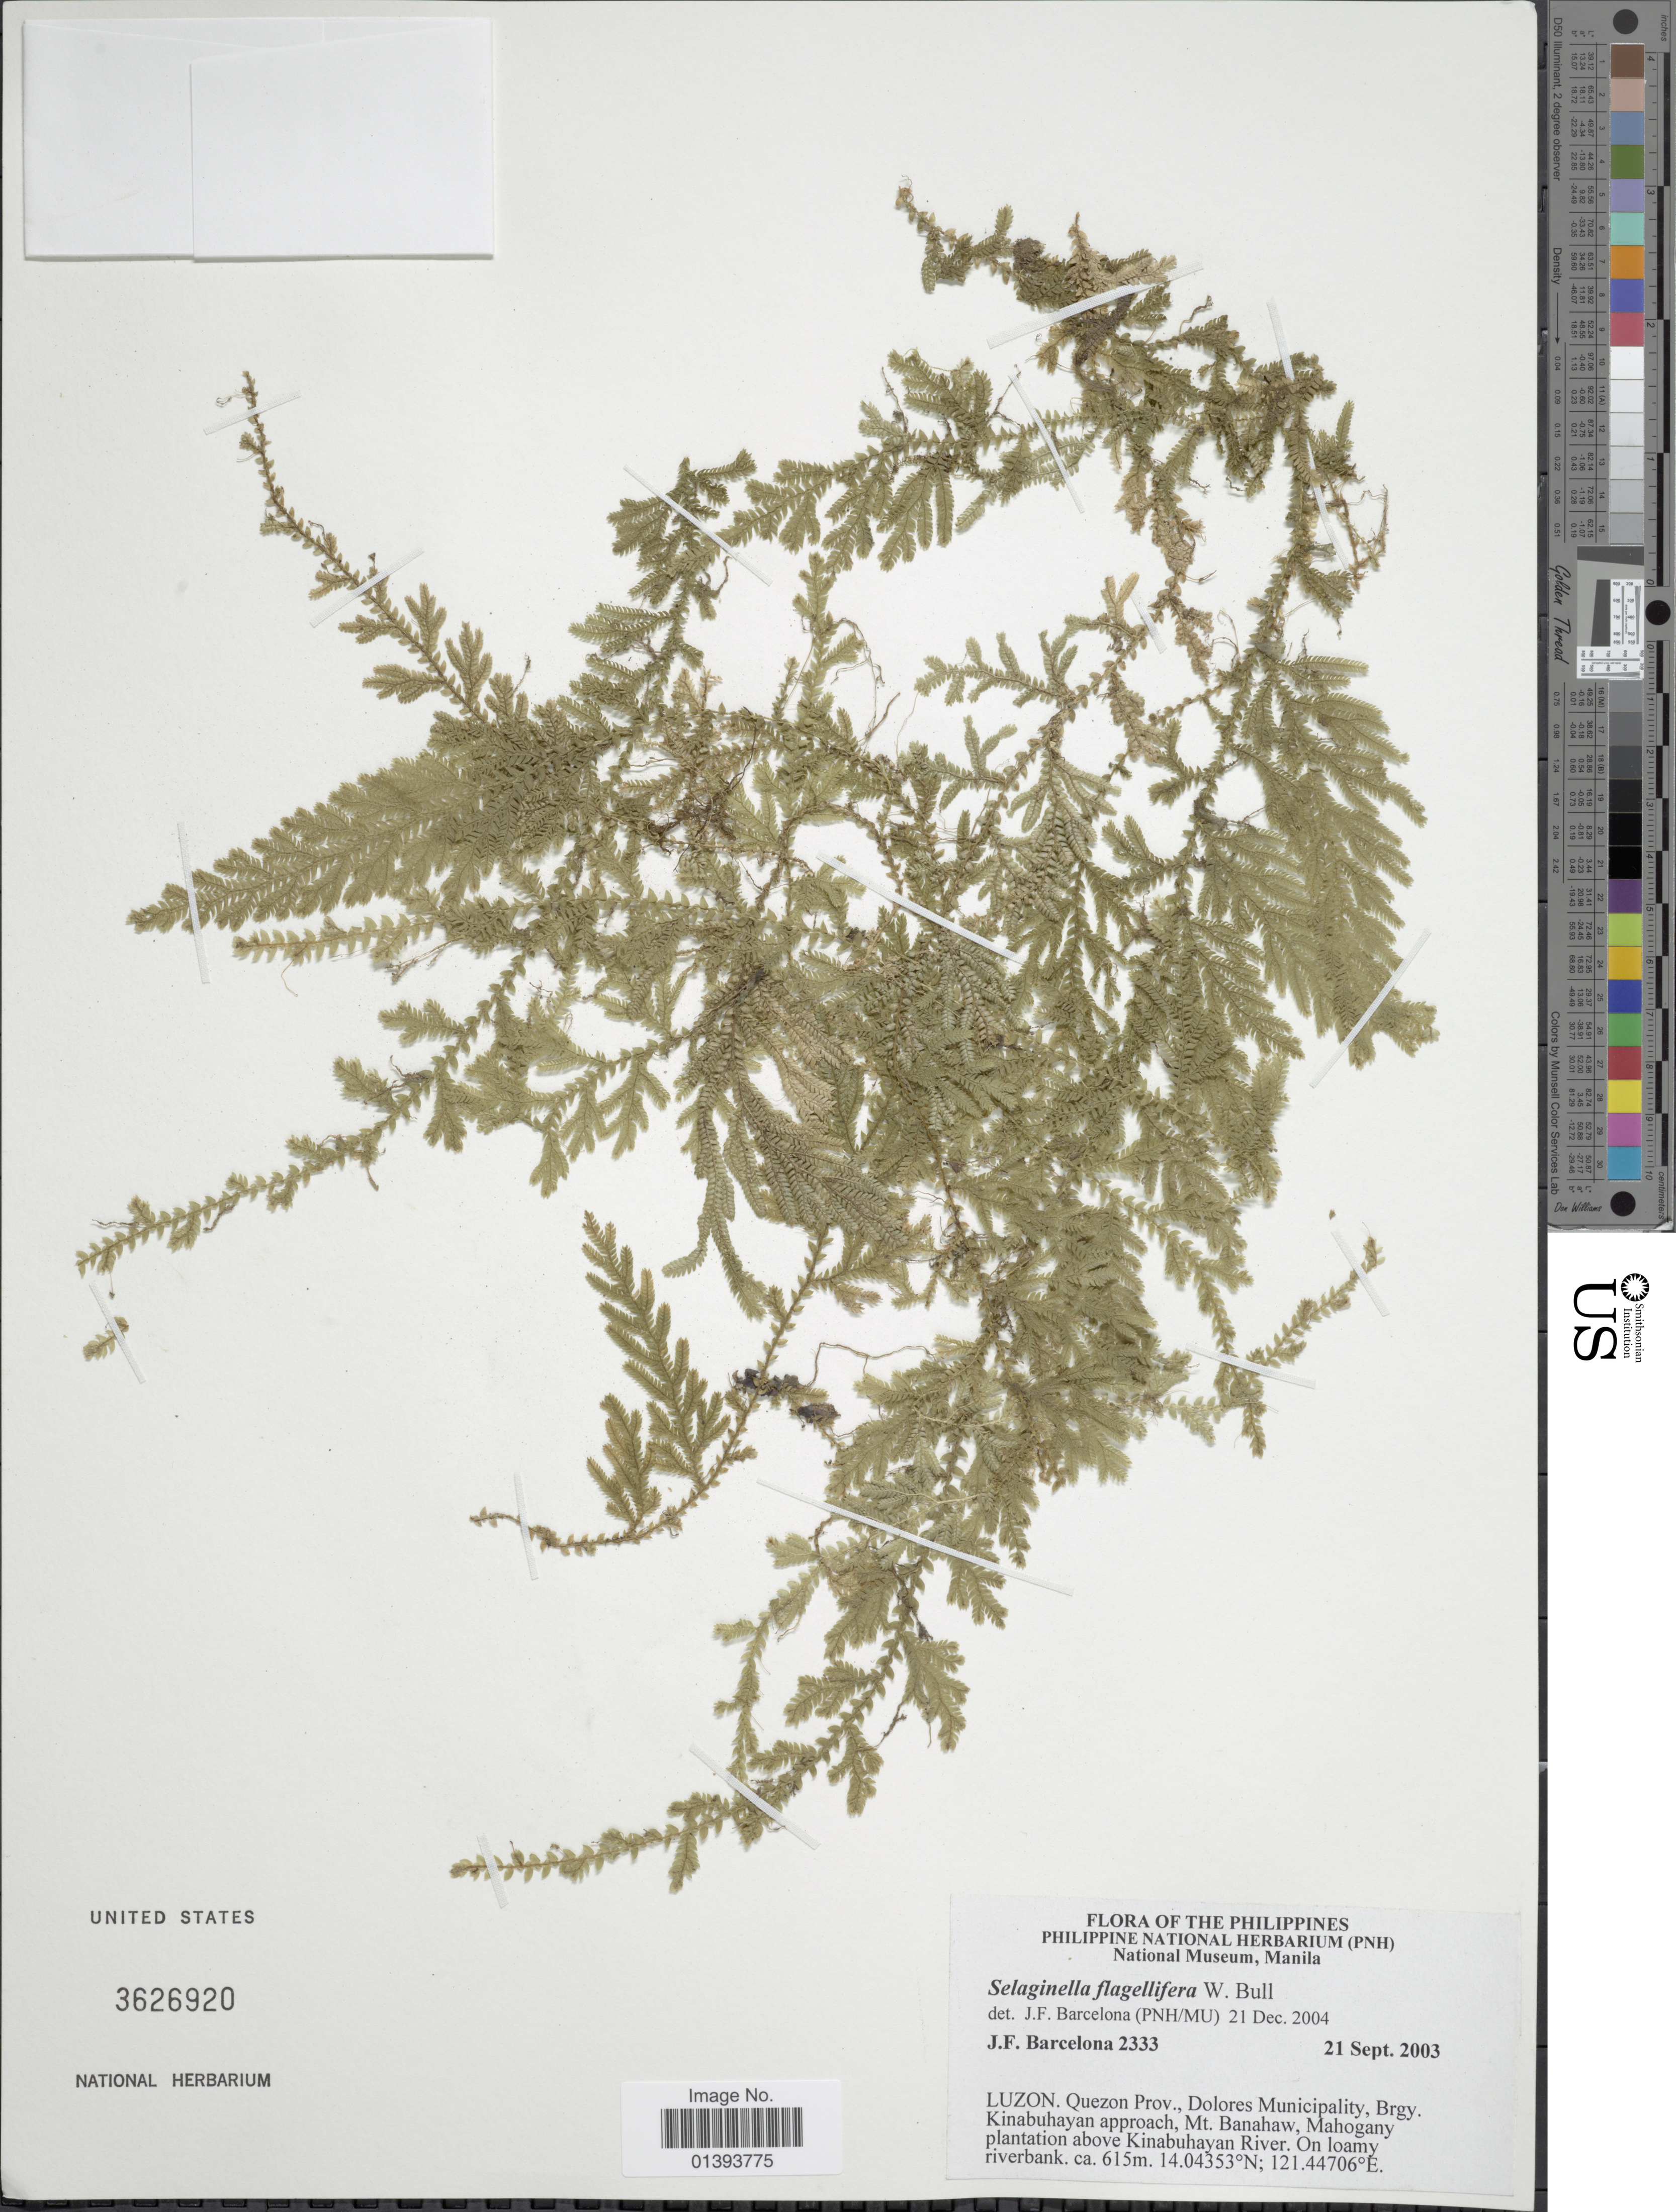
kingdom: Plantae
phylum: Tracheophyta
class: Lycopodiopsida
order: Selaginellales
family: Selaginellaceae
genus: Selaginella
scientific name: Selaginella flagellifera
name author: W. Bull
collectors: J. F. Barcelona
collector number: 2333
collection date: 2003-09-21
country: Philippines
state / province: Central Luzon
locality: Luzon, Quezon Prov., Dolores Municipality, Brgy. Kinabuhayan approach, Mt. Banahaw, Mahogany plantation above Kinabuhayan River, on loamy riverbank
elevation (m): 615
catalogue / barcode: US 695952